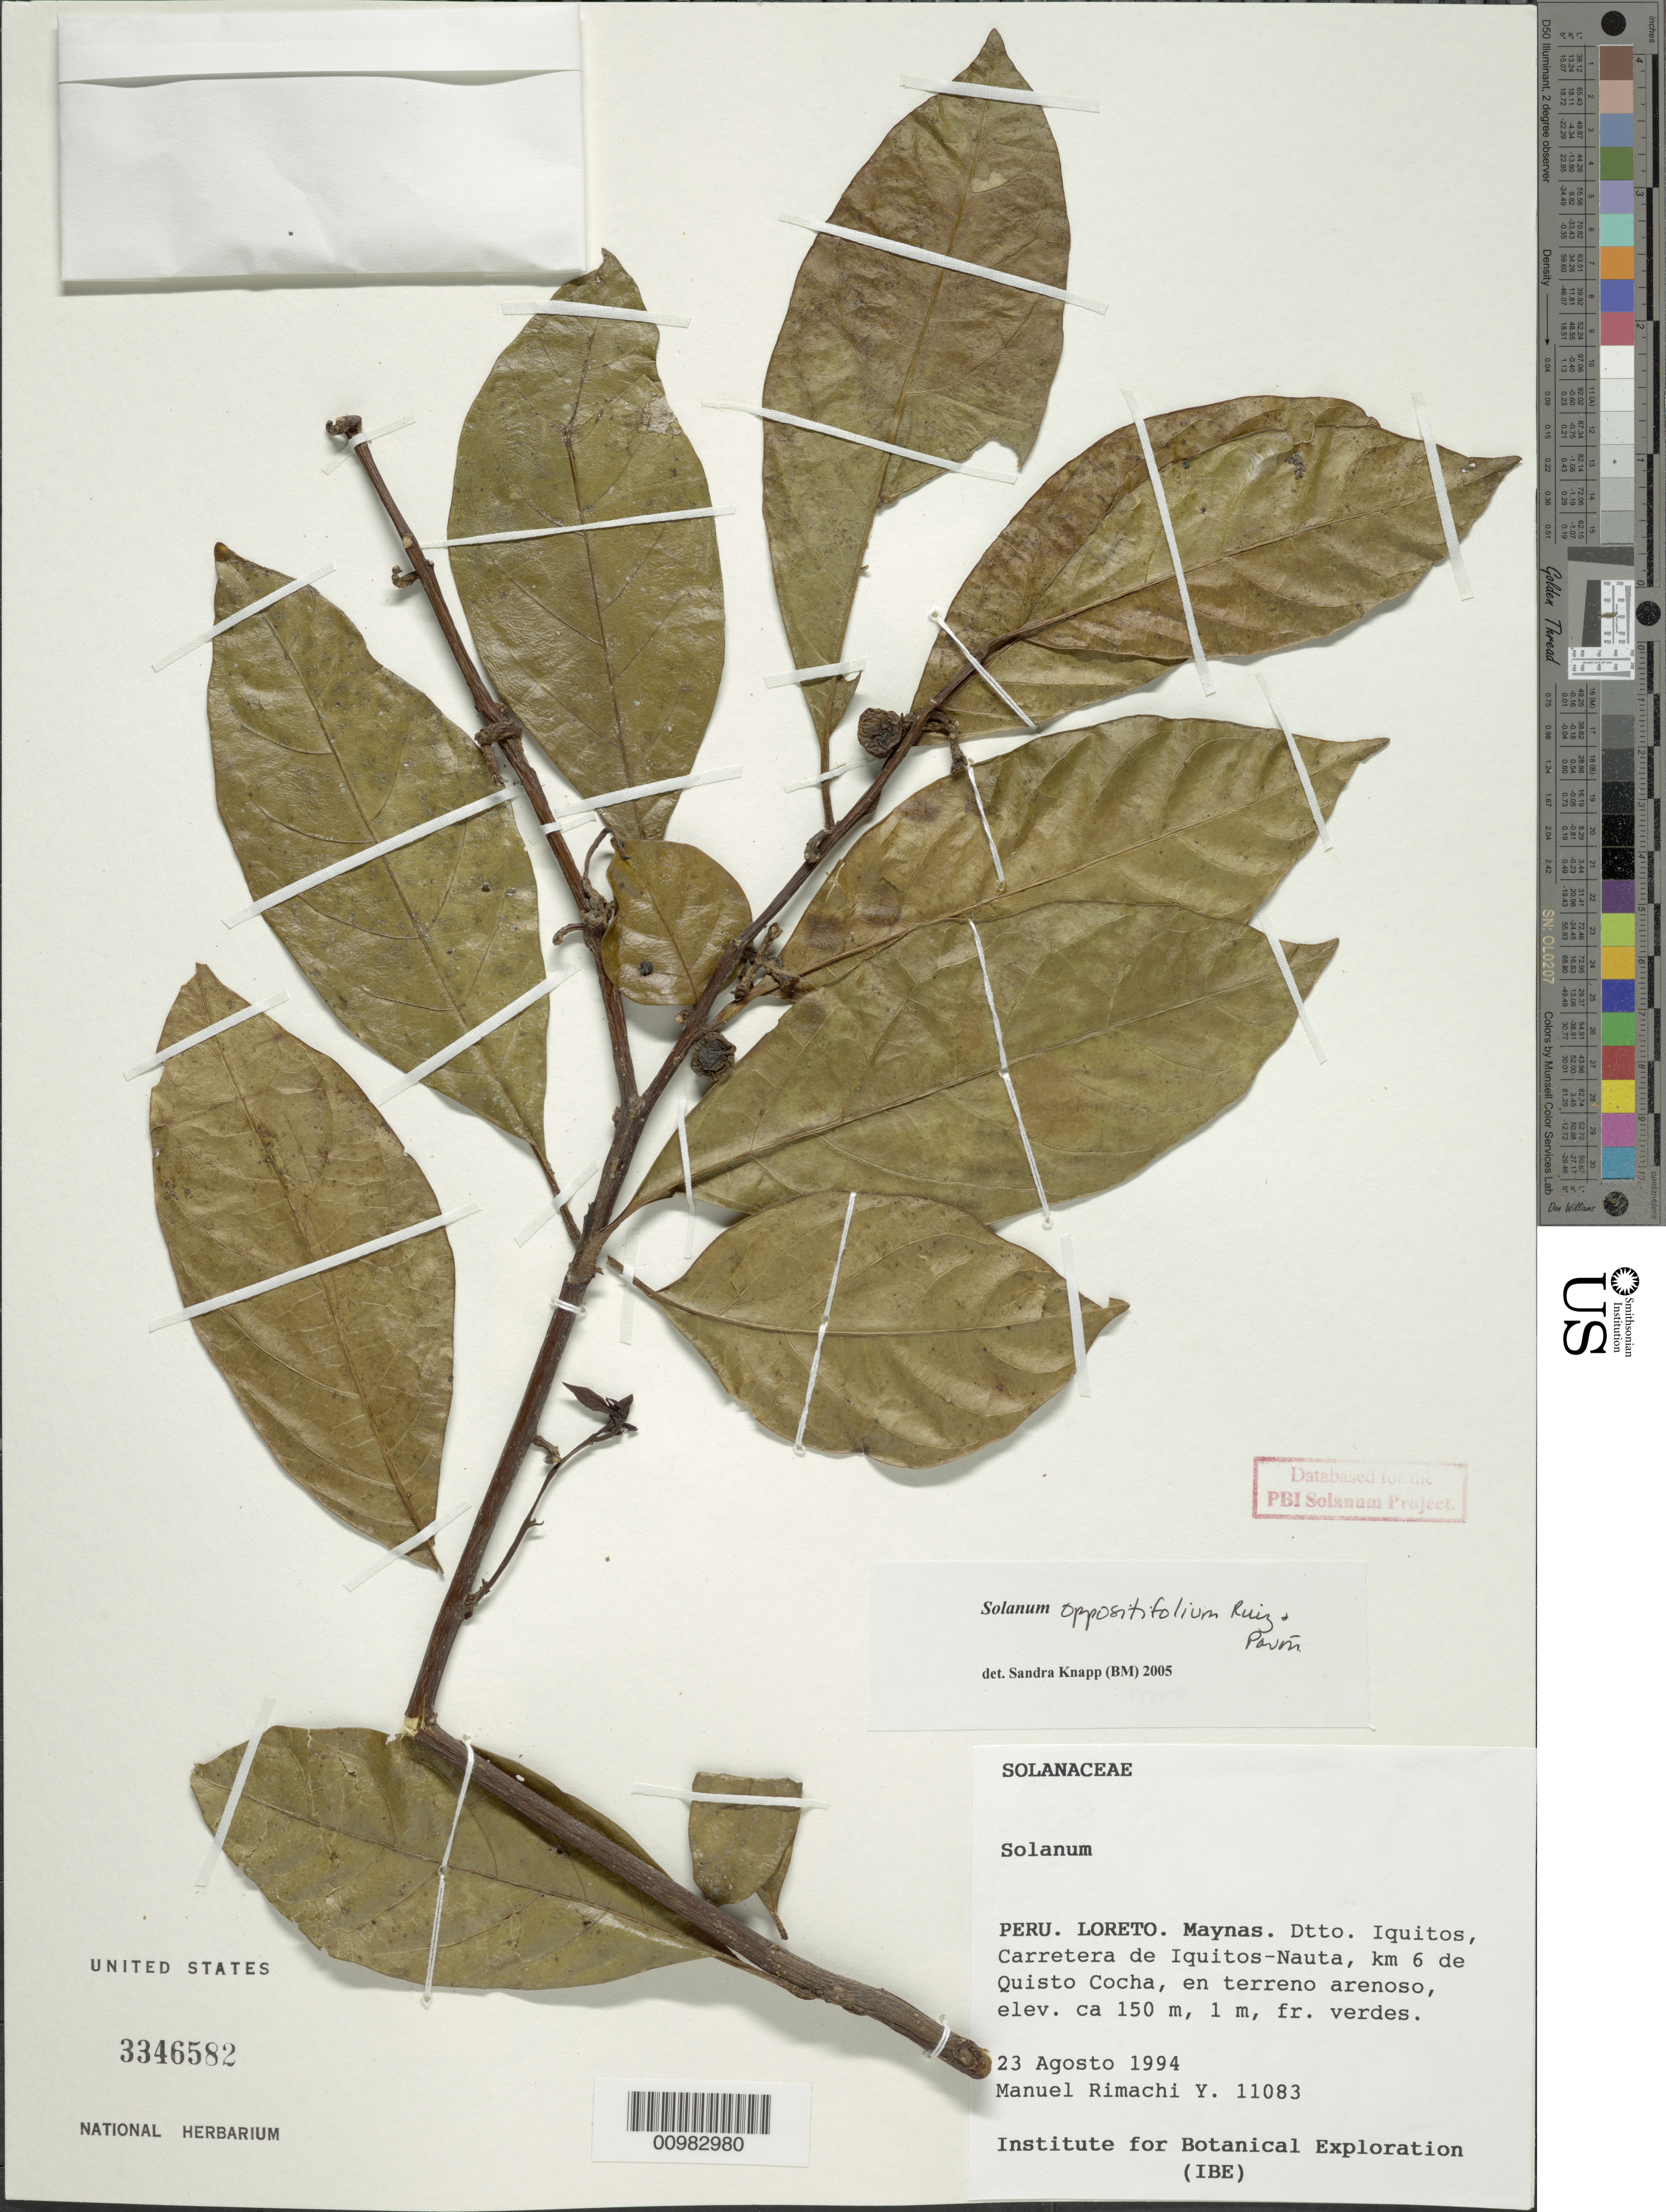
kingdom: Plantae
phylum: Tracheophyta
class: Magnoliopsida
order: Solanales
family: Solanaceae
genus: Solanum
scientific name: Solanum oppositifolium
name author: Ruiz & Pav.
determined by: Knapp, S. D.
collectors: M. Rimachi Y.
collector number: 11083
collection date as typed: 23 Aug 1994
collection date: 1994-08-23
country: Peru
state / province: Loreto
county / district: Maynas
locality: Dtto. Iquitos, carretera de Iquitos-Nauta, km 6 de Quisto Cocha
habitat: en terreno arenoso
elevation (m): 150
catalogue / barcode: US 3346582